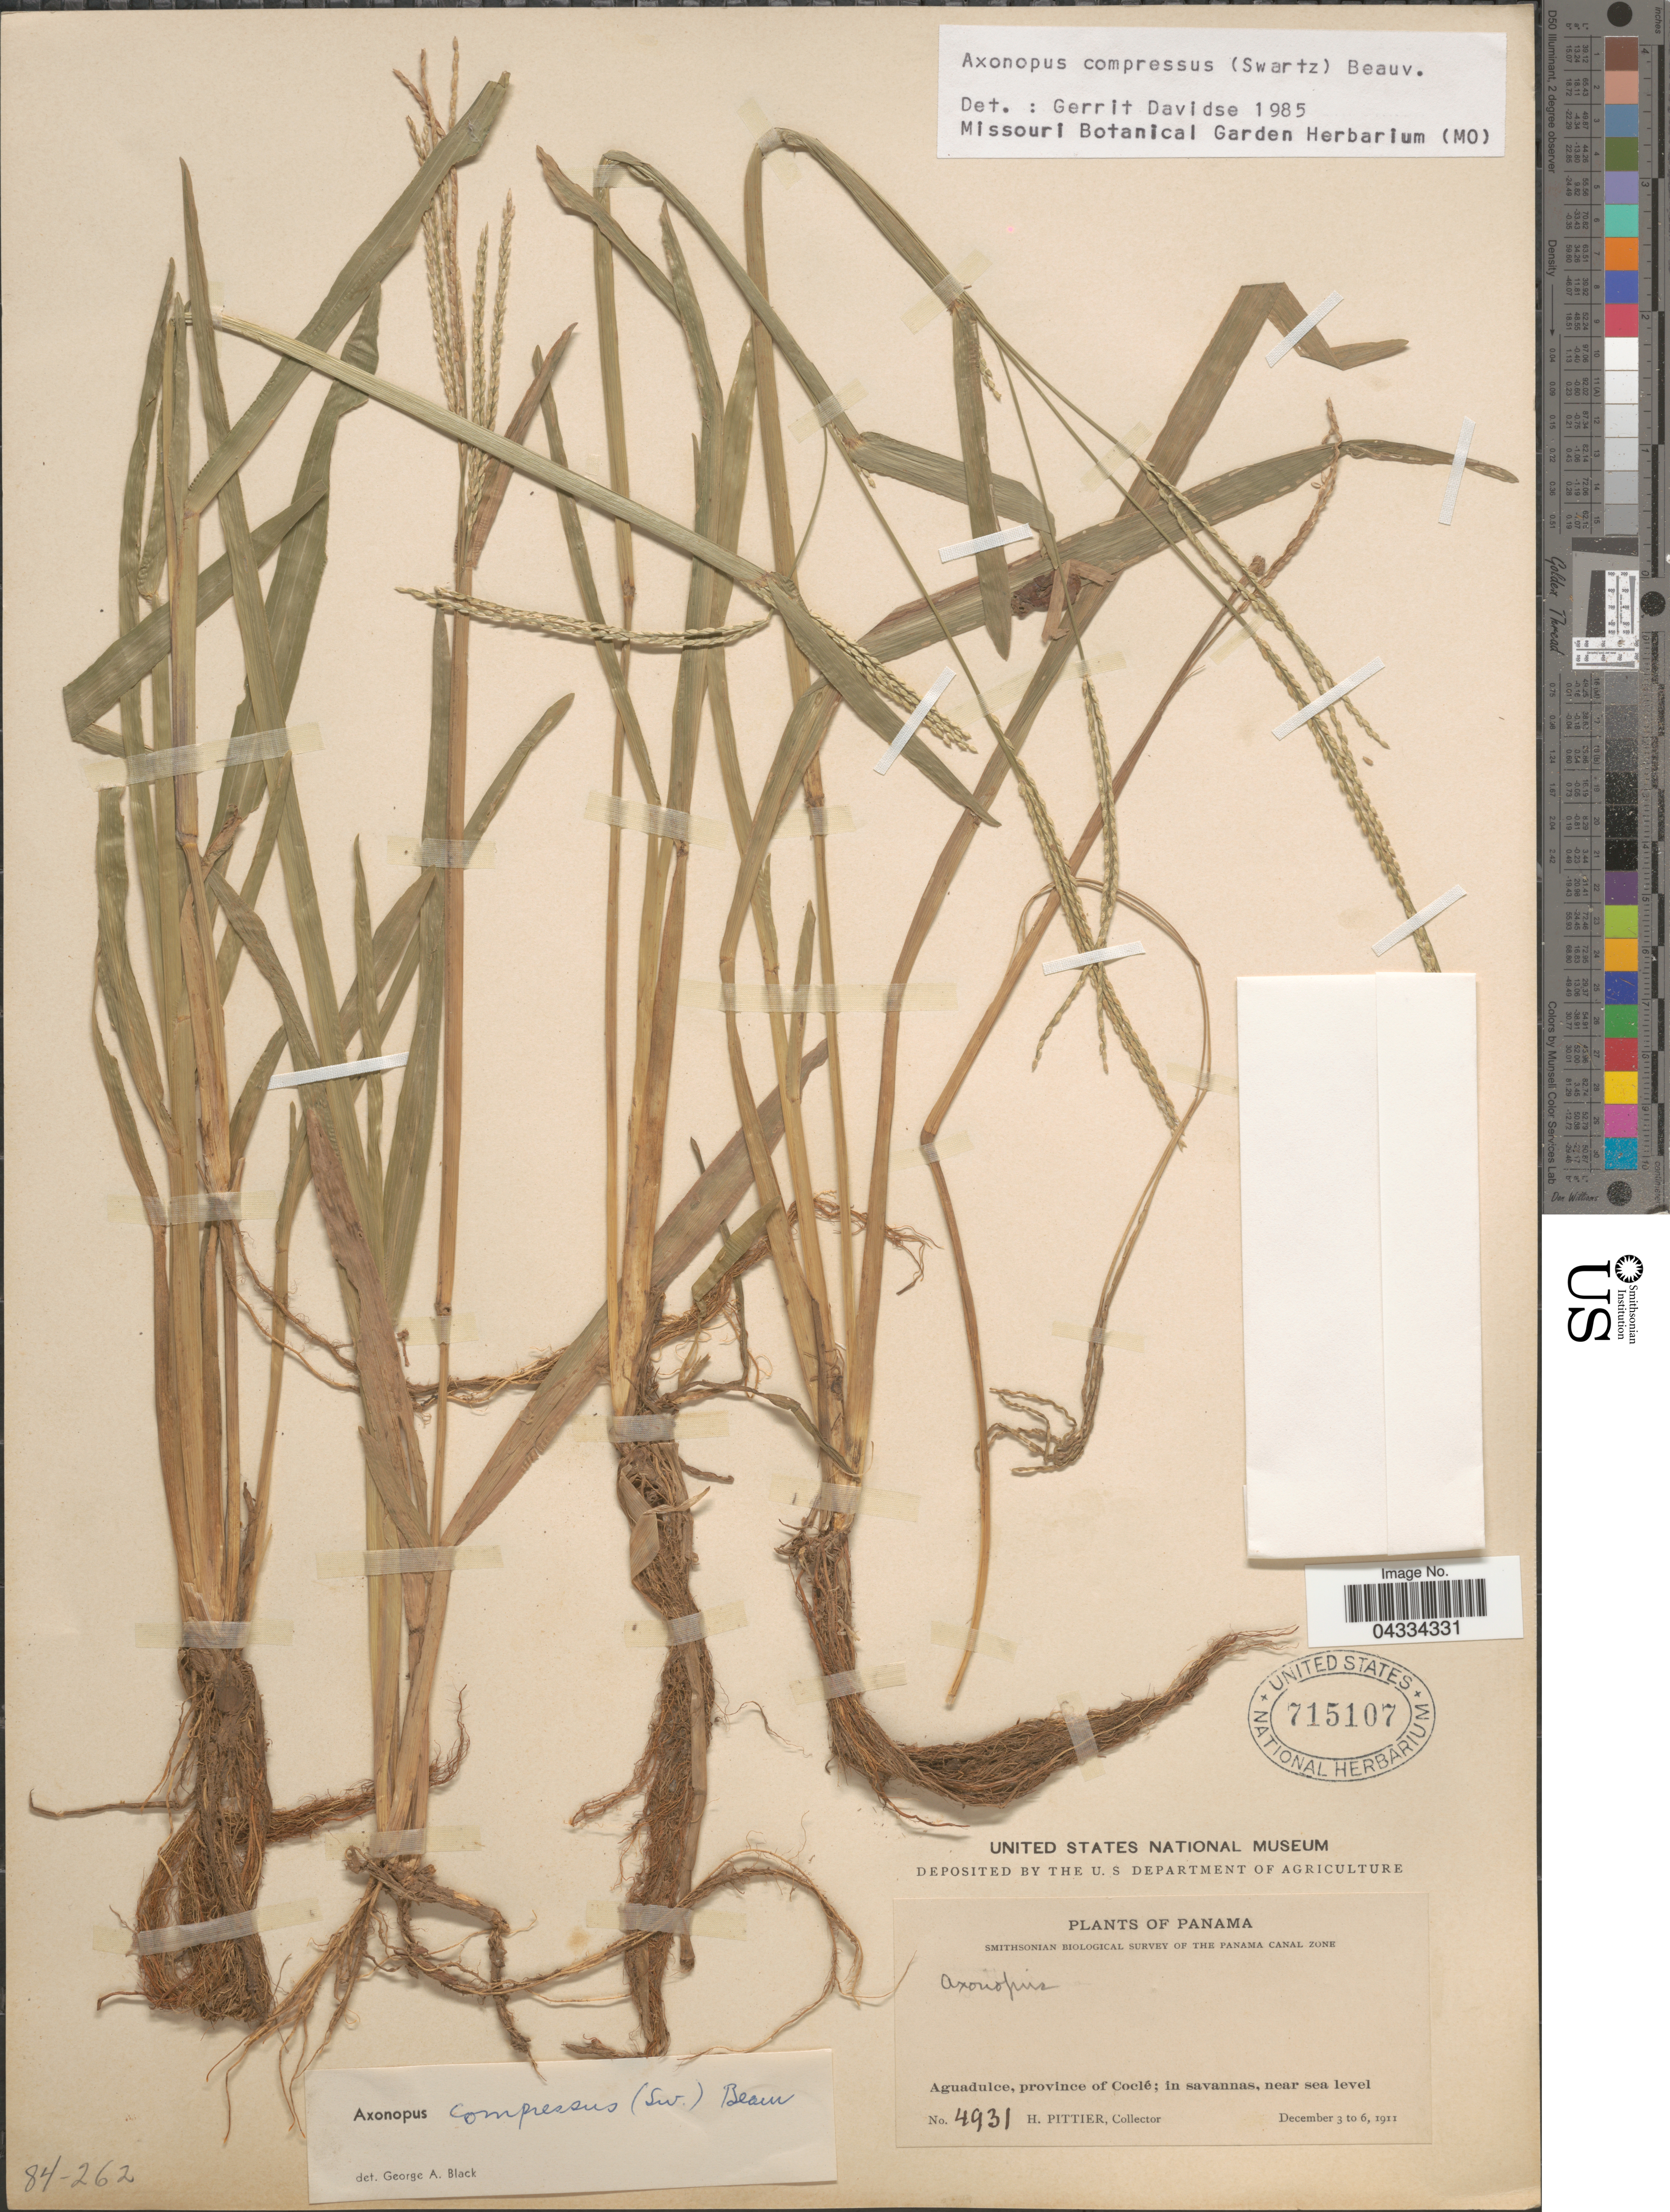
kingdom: Plantae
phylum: Tracheophyta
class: Liliopsida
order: Poales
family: Poaceae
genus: Axonopus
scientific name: Axonopus compressus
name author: (Sw.) P. Beauv.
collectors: H. F. Pittier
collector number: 4931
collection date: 1911-12-03/1911-12-06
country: Panama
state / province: Cocle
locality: Smithsonian Biological Survey of the Panama Canal Zone. Aguadulce.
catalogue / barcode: US 715107